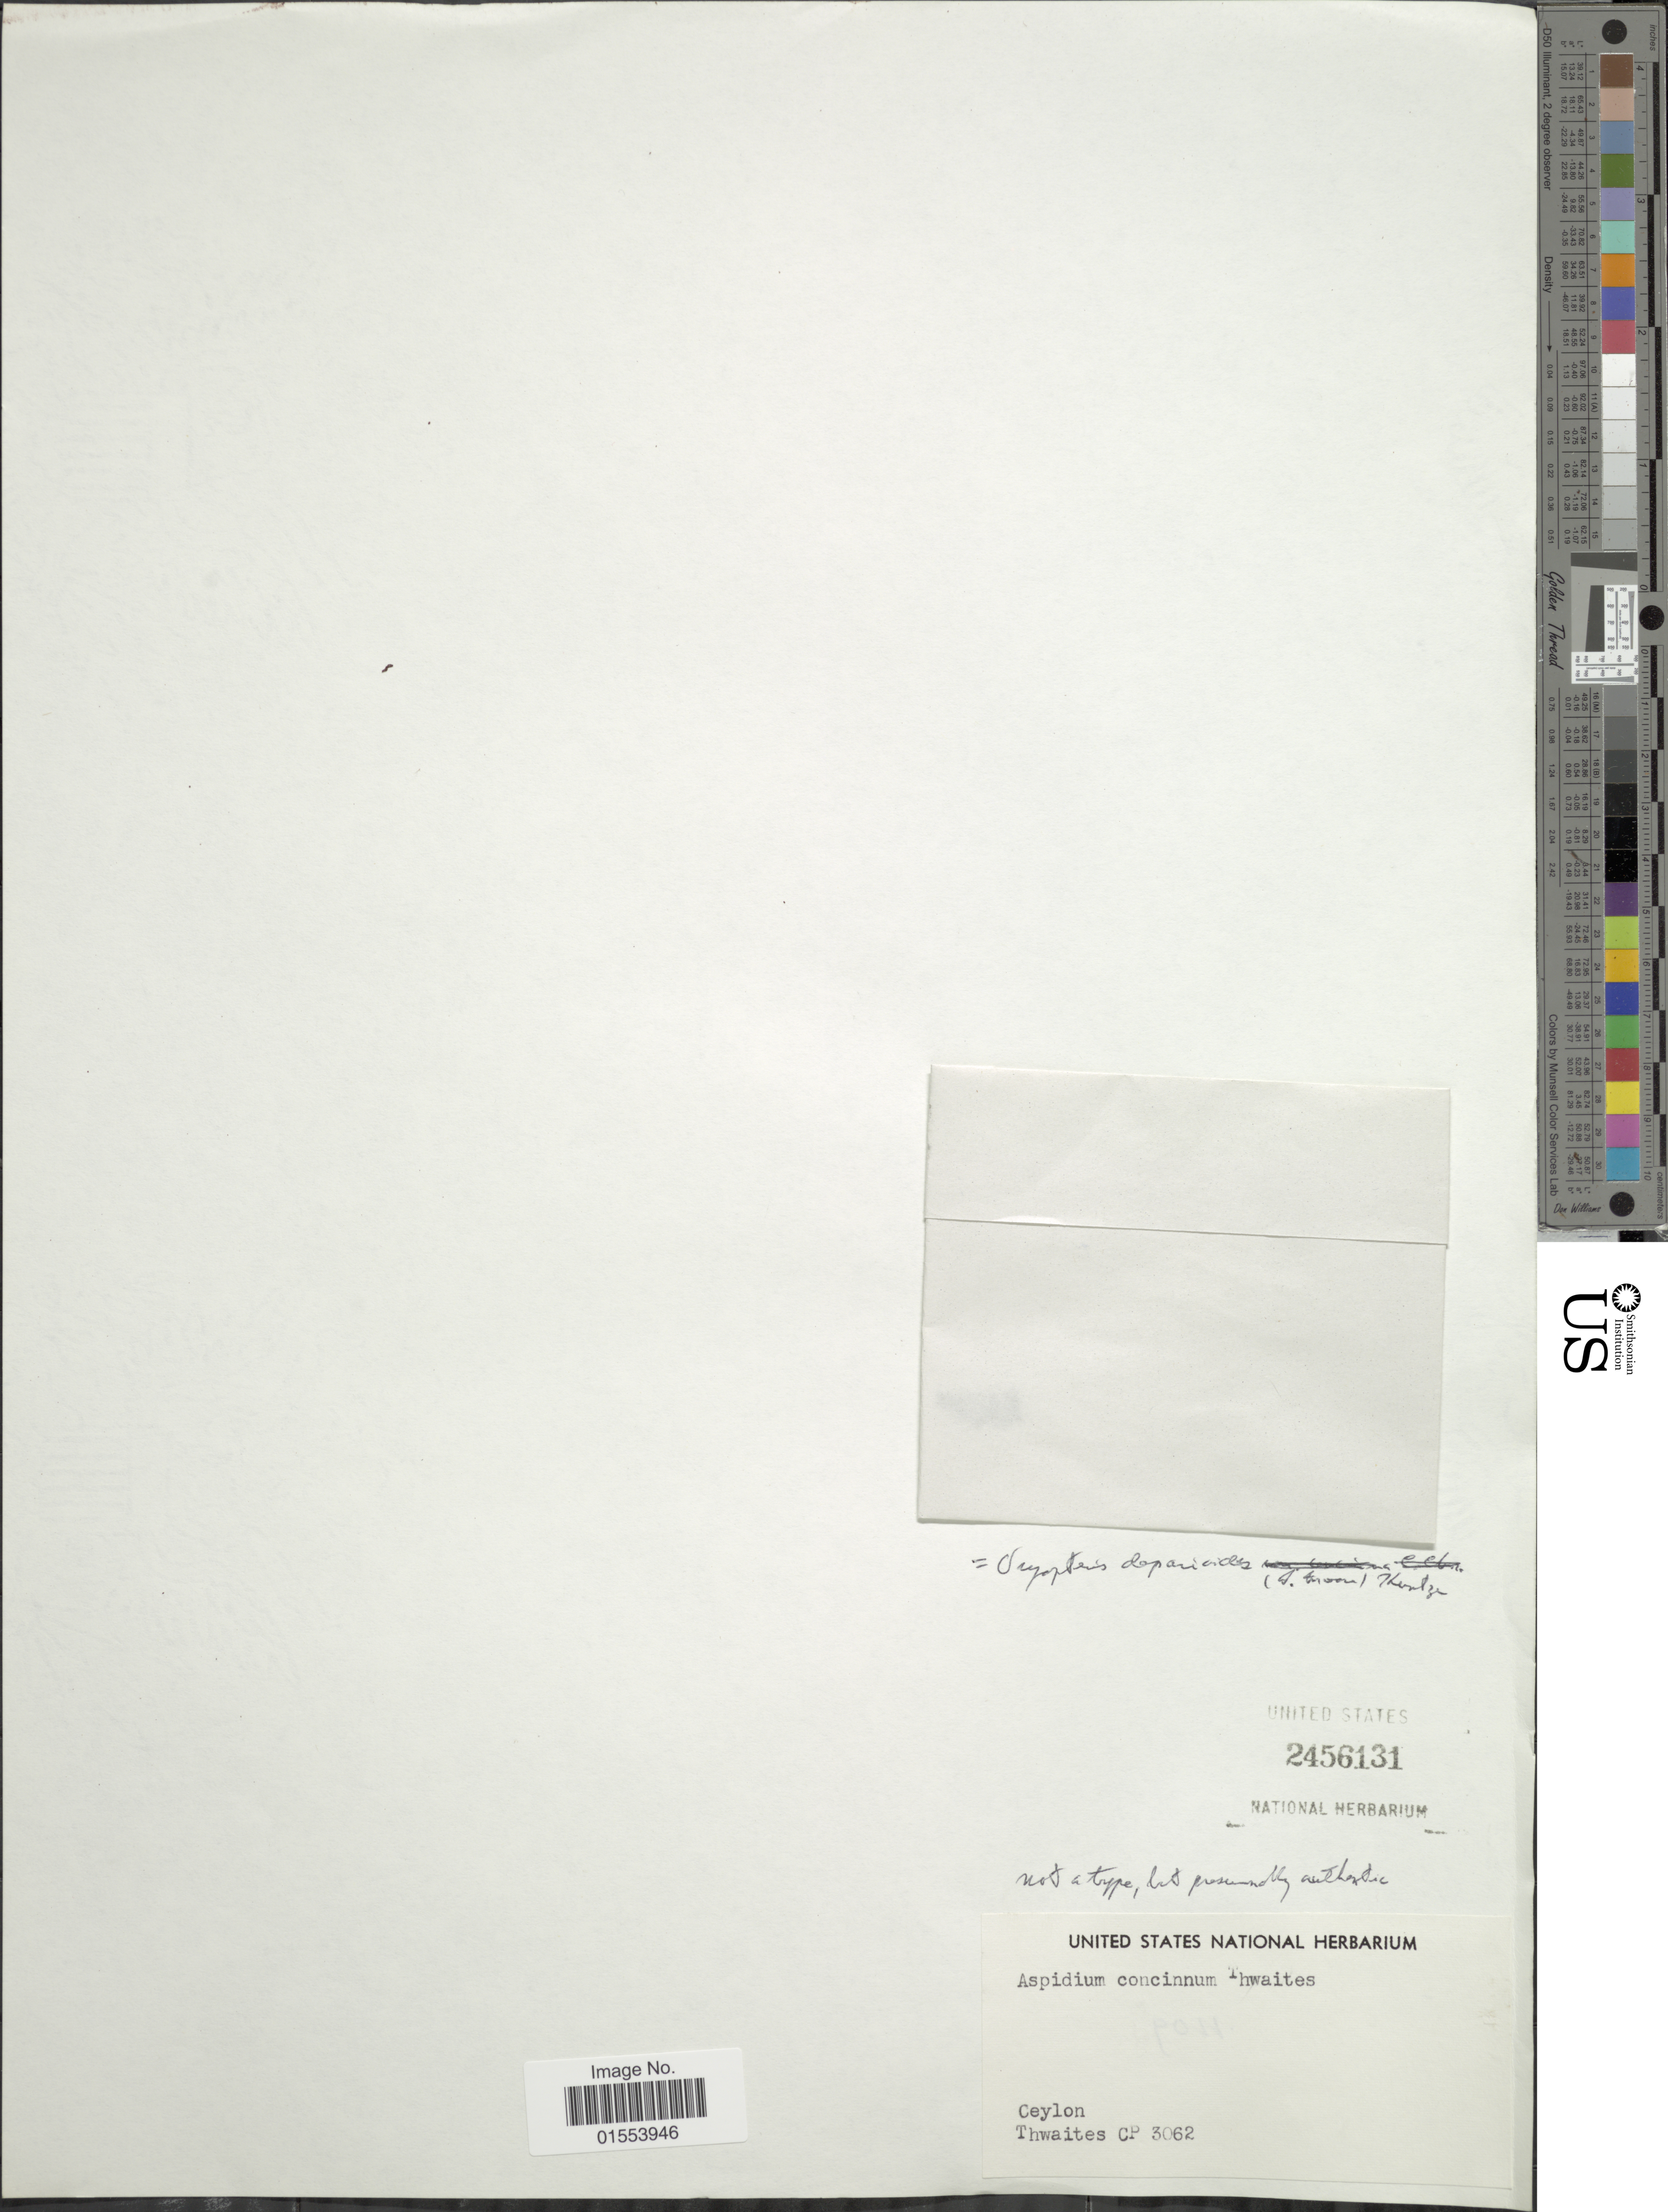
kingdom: Plantae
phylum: Tracheophyta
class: Polypodiopsida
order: Polypodiales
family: Dryopteridaceae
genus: Dryopteris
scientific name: Dryopteris deparioides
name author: (T. Moore) Kuntze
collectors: G. H. K. Thwaites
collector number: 3062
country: Sri Lanka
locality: Ceylon.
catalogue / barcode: US 2456131